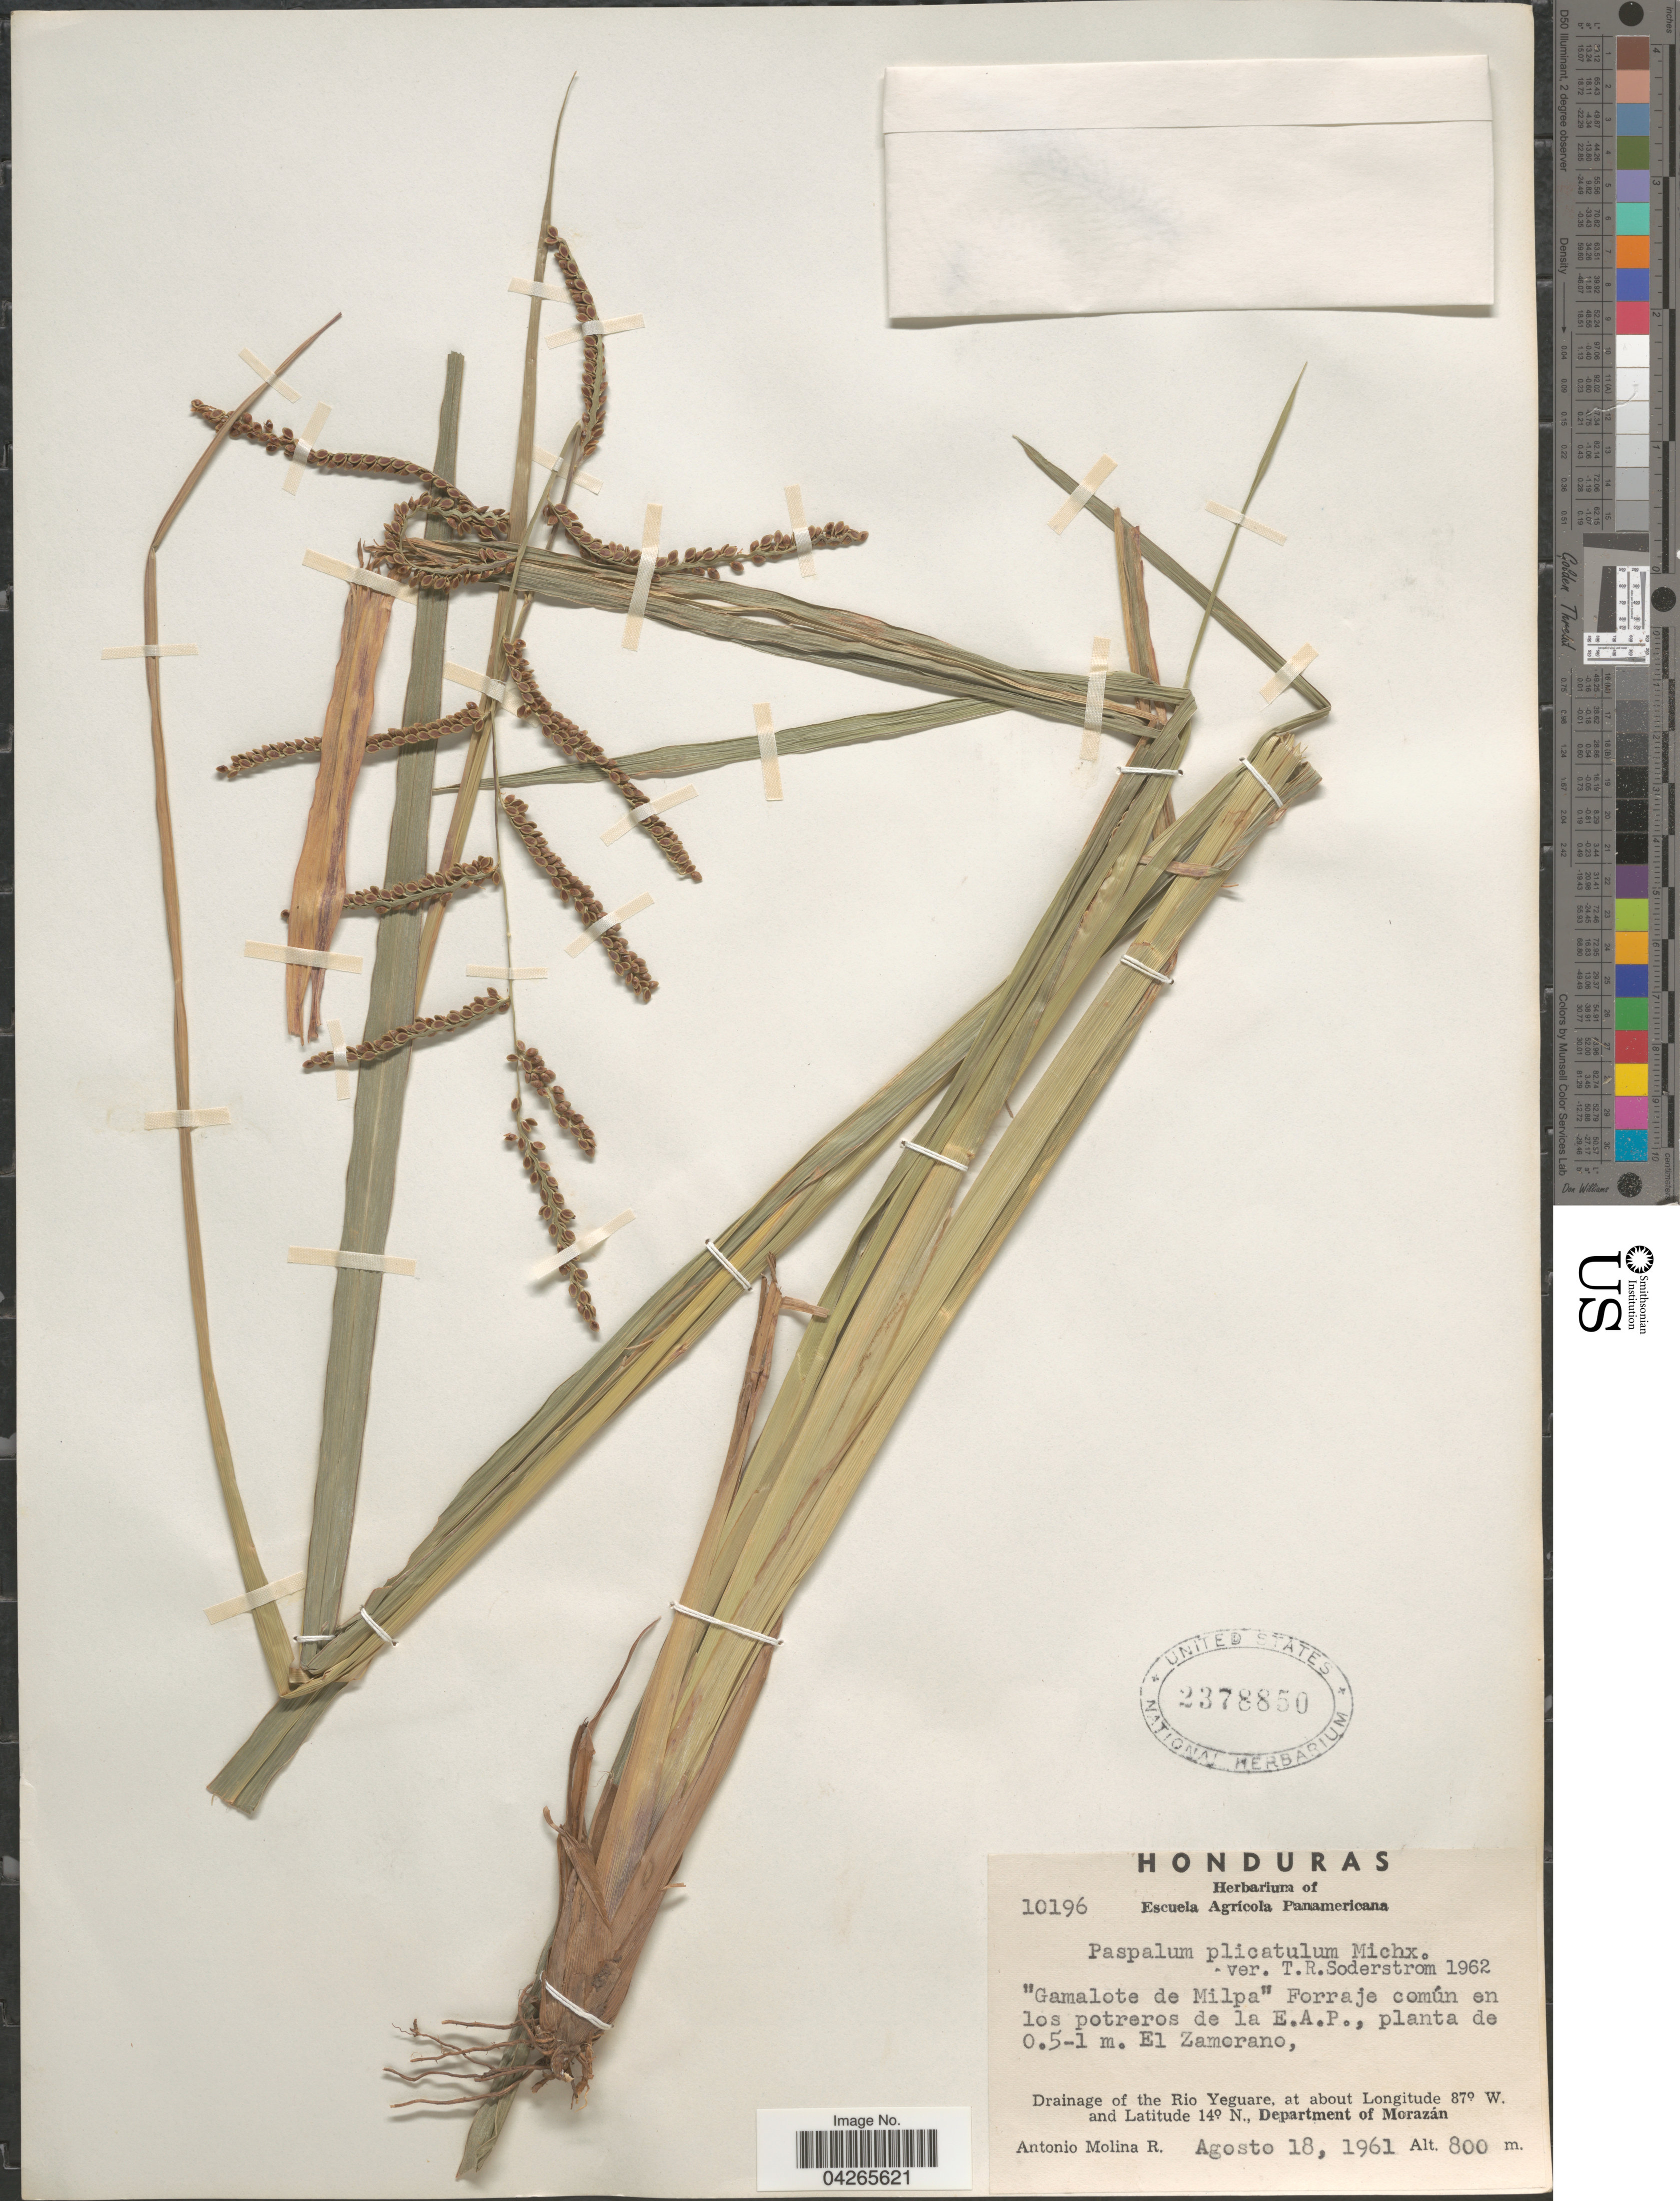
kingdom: Plantae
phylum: Tracheophyta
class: Liliopsida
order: Poales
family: Poaceae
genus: Paspalum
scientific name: Paspalum plicatulum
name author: Michx.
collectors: A. Molina R.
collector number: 10196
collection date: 1961-08-18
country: Honduras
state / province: Fco. Morazán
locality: Gamalote de Milpa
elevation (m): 800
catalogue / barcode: US 2378850